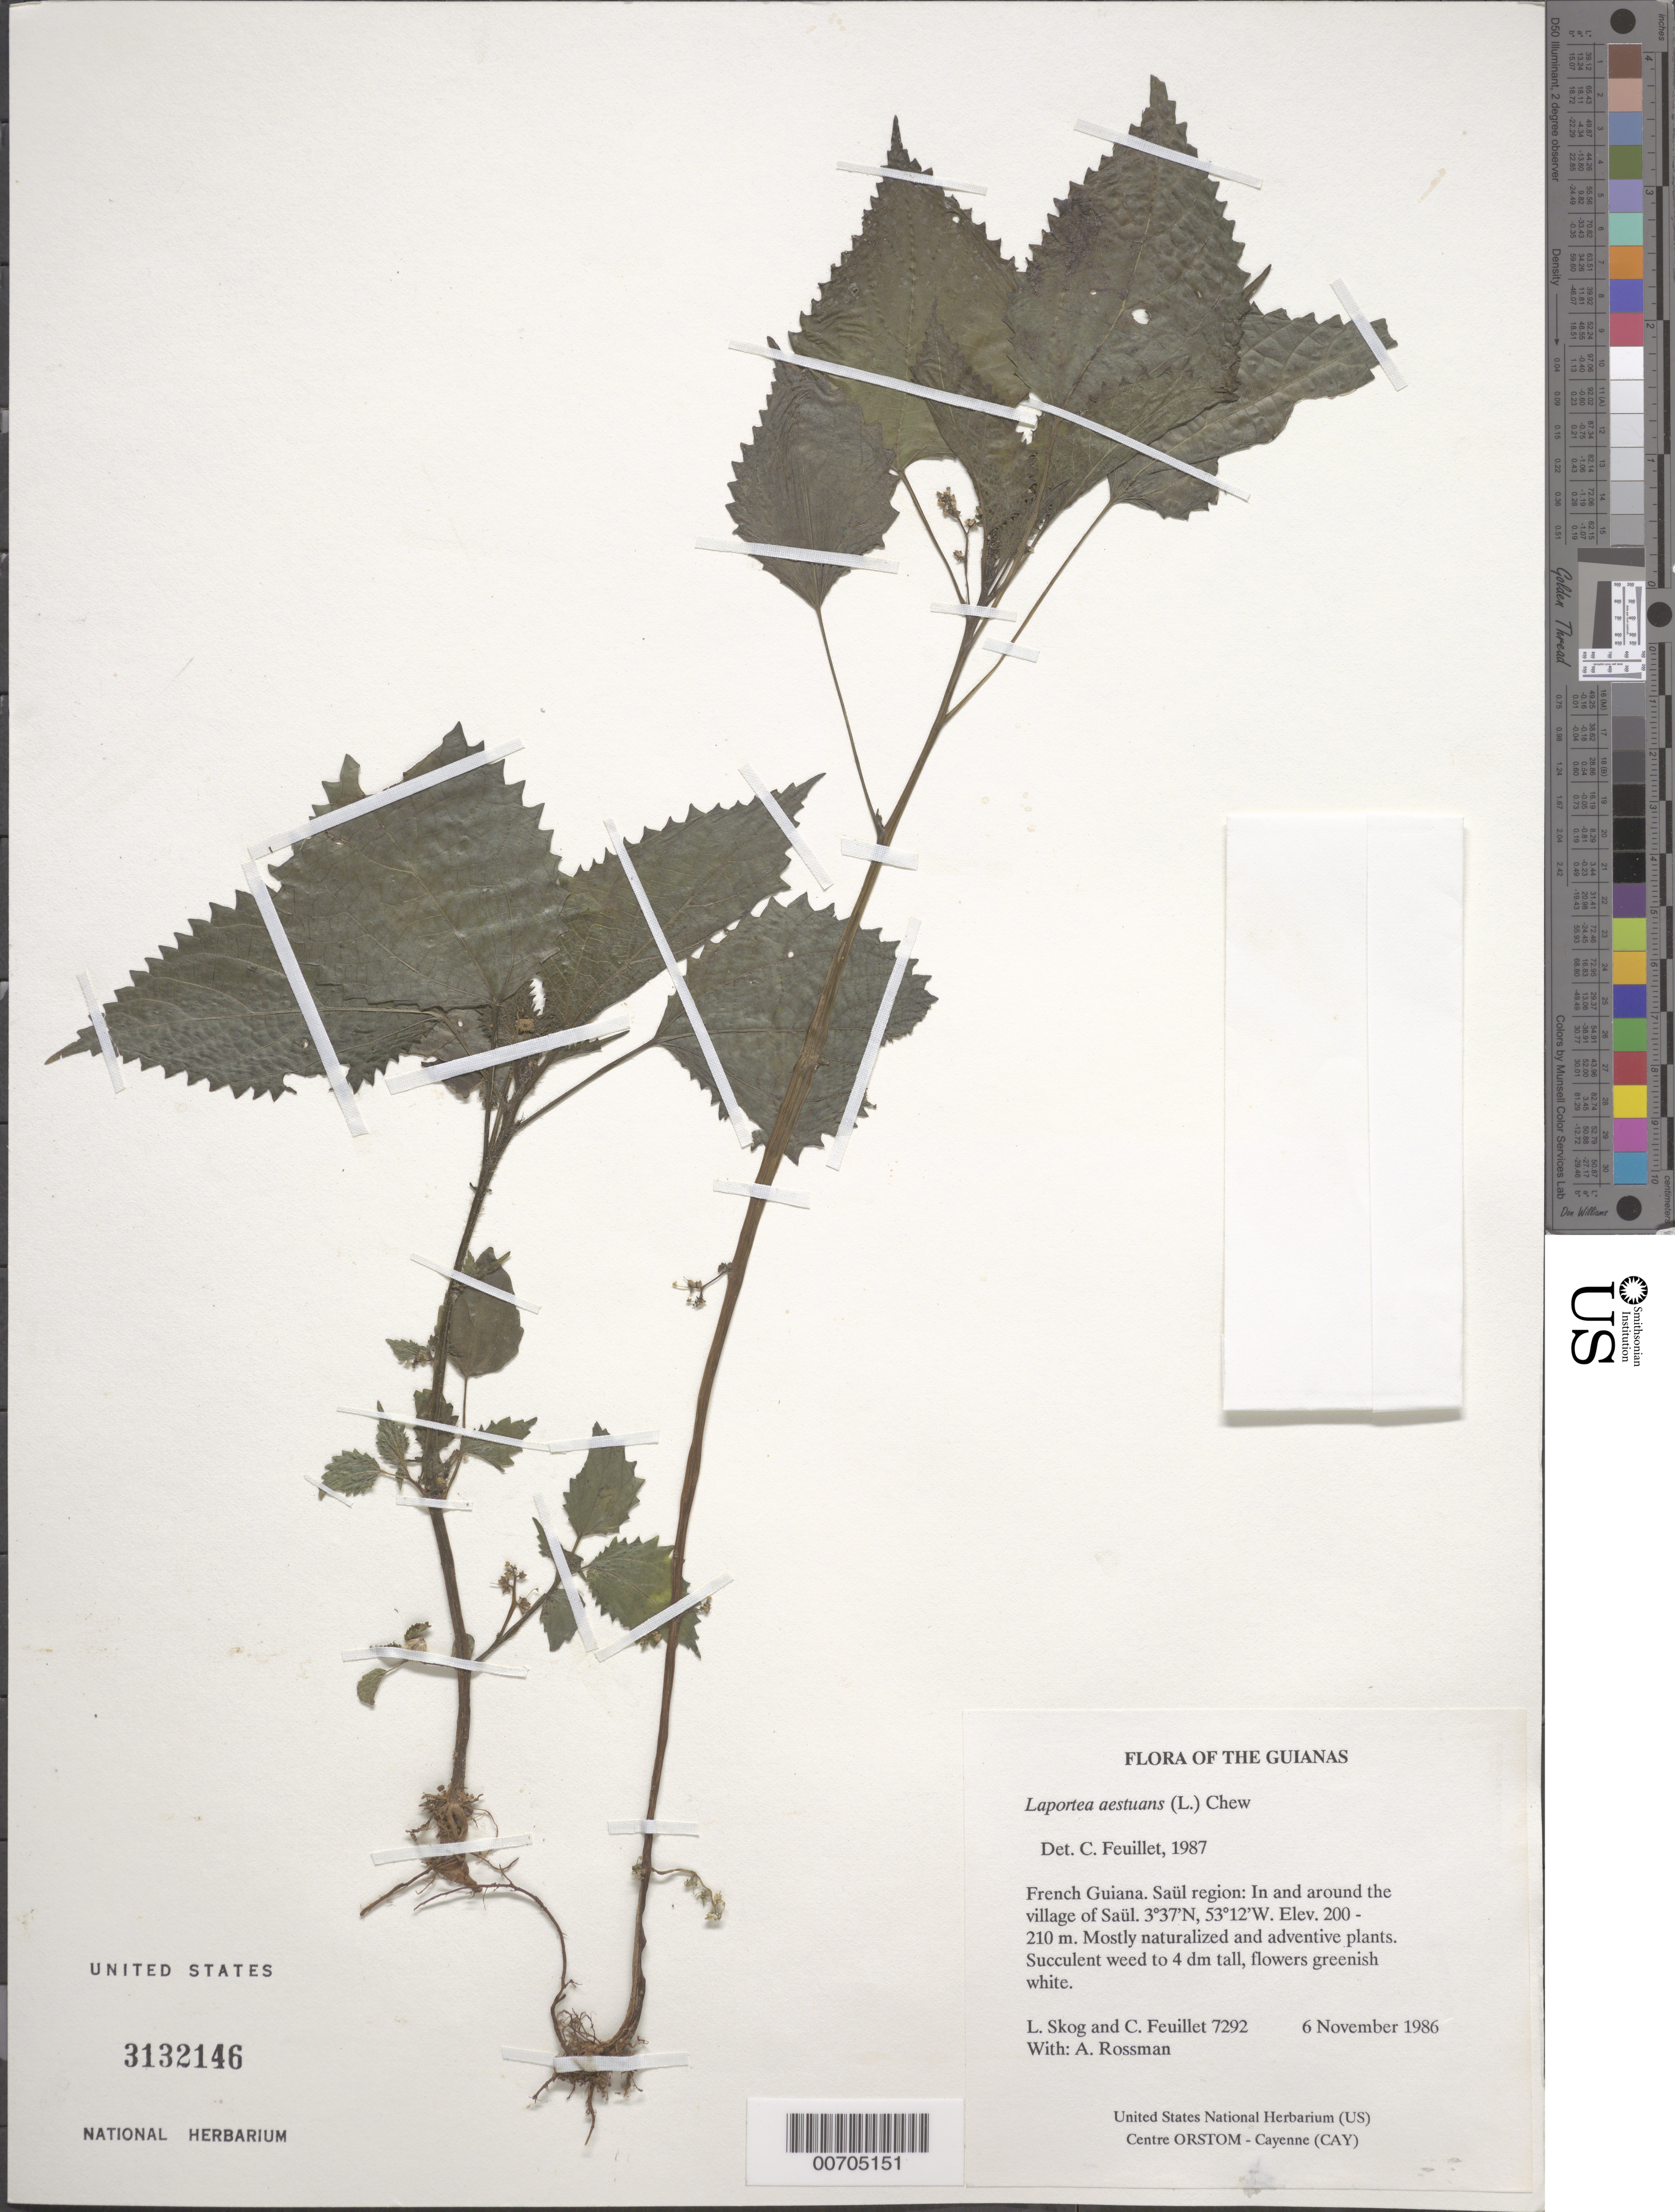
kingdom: Plantae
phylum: Tracheophyta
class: Magnoliopsida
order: Rosales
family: Urticaceae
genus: Laportea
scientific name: Laportea aestuans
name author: (L.) Chew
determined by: Feuillet, C.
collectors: L. E. Skog, C. Feuillet & A. Rossman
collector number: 7292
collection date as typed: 6 November 1986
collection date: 1986-11-06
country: French Guiana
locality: Saül. In and around the village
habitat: Mostly naturalized and adventive plants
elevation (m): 200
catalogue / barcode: US 3132146